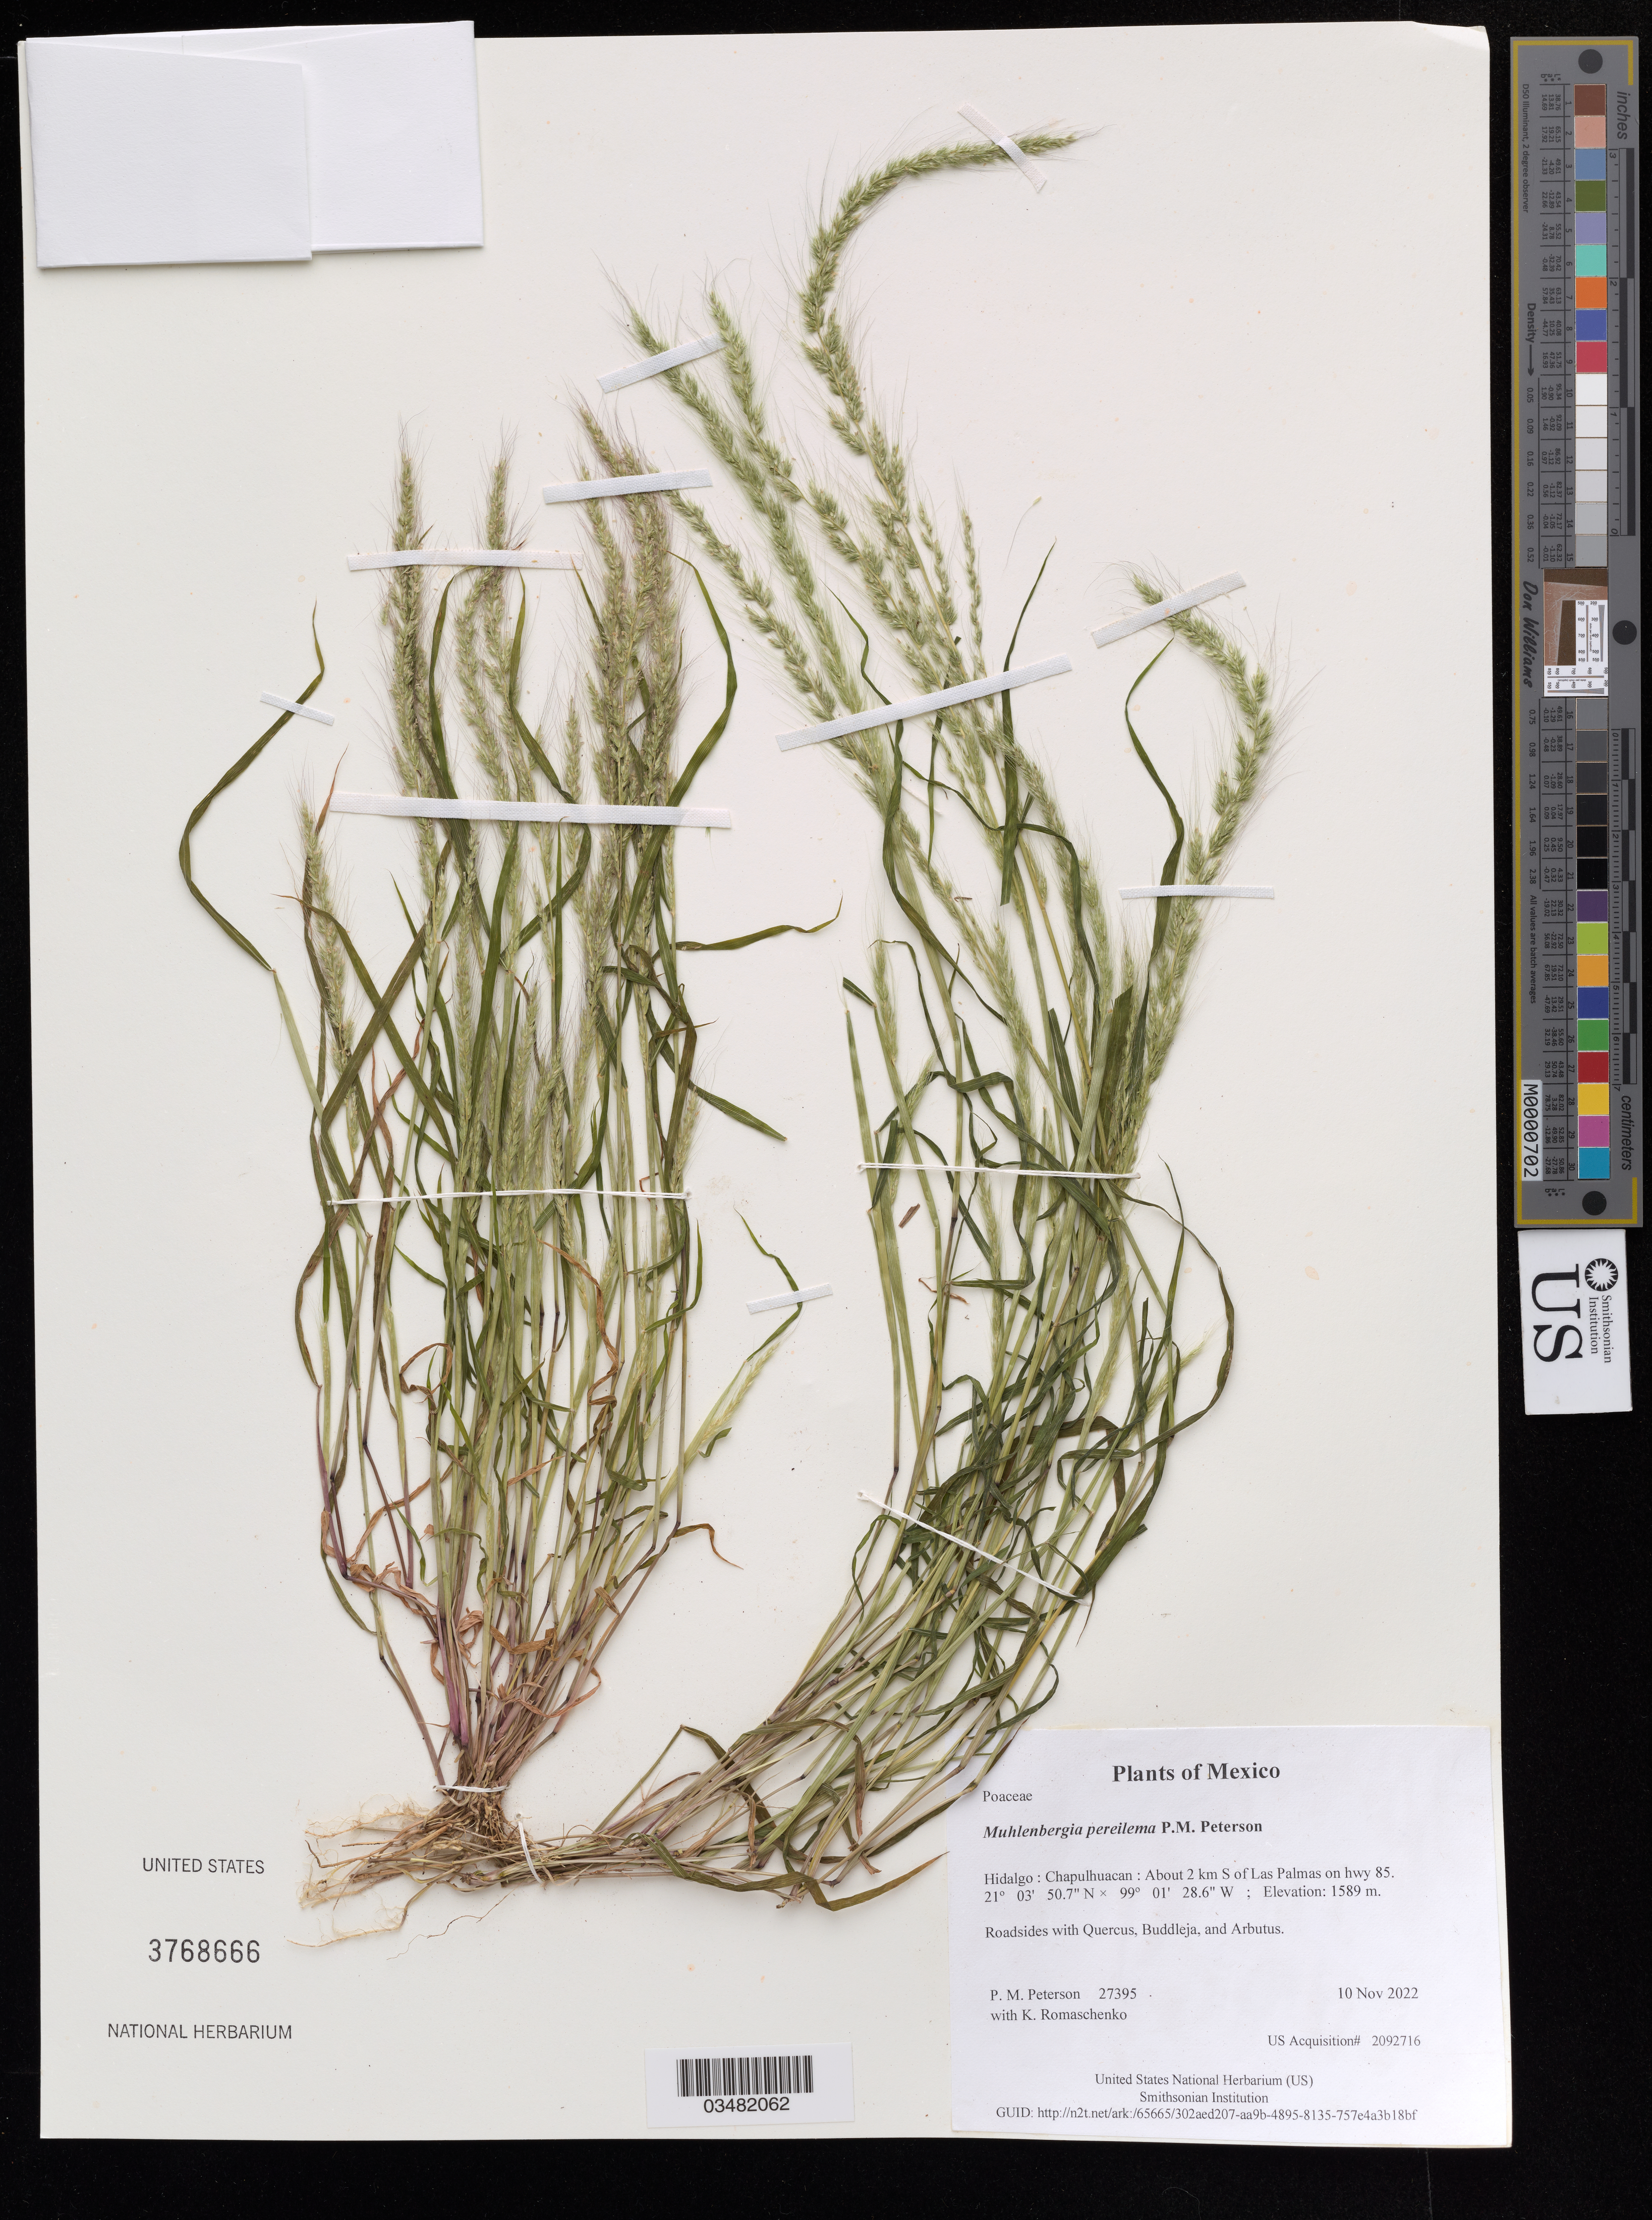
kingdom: Plantae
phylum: Tracheophyta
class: Liliopsida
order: Poales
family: Poaceae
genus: Muhlenbergia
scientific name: Muhlenbergia pereilema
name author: P.M. Peterson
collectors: P. M. Peterson & K. Romaschenko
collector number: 27395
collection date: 2022-11-10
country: México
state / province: Hidalgo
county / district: Chapulhuacan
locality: About 2 km S of Las Palmas on hwy 85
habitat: Roadsides with Quercus, Buddleja, and Arbutus.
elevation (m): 1589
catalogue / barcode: US 3768666